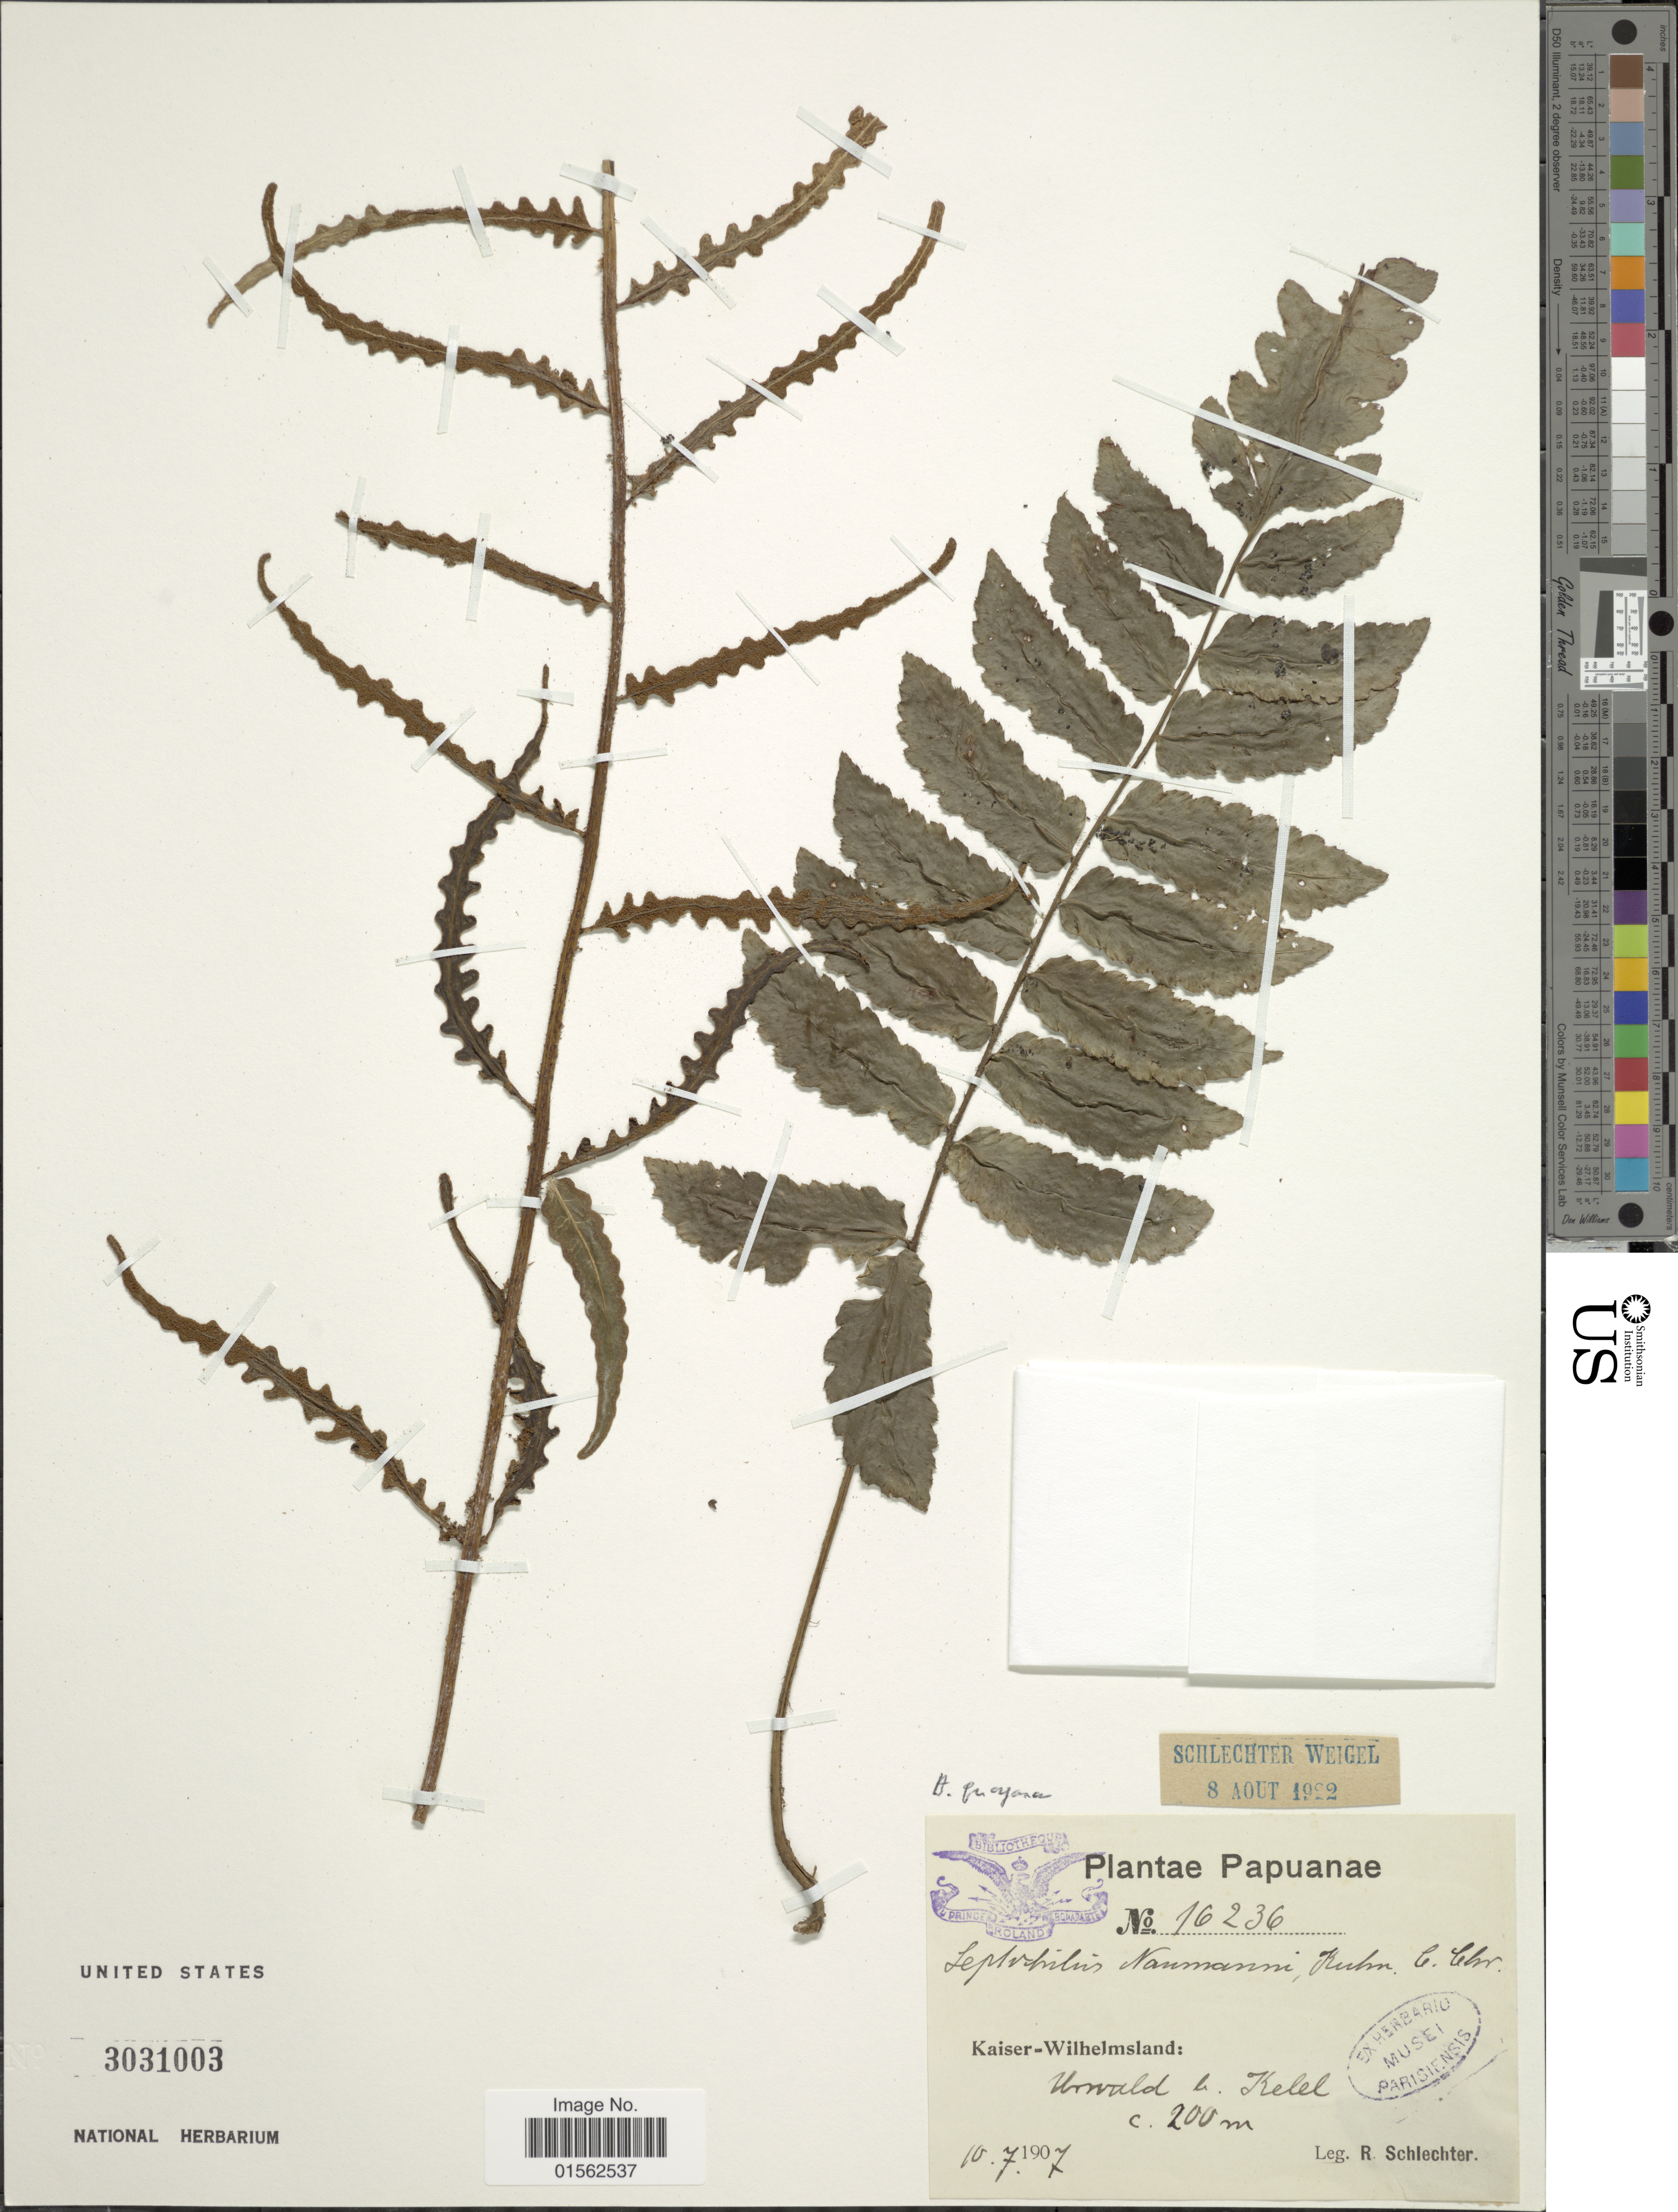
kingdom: Plantae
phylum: Tracheophyta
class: Polypodiopsida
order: Polypodiales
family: Dryopteridaceae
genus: Bolbitis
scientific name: Bolbitis quoyana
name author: (Gaudich.) Ching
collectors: F. R. R. Schlechter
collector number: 16236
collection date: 1907-07-10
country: Papua New Guinea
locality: Papuane, Kaiser- Wilhelmsland: Urwald v.. Kelel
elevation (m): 200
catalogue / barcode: US 3031003